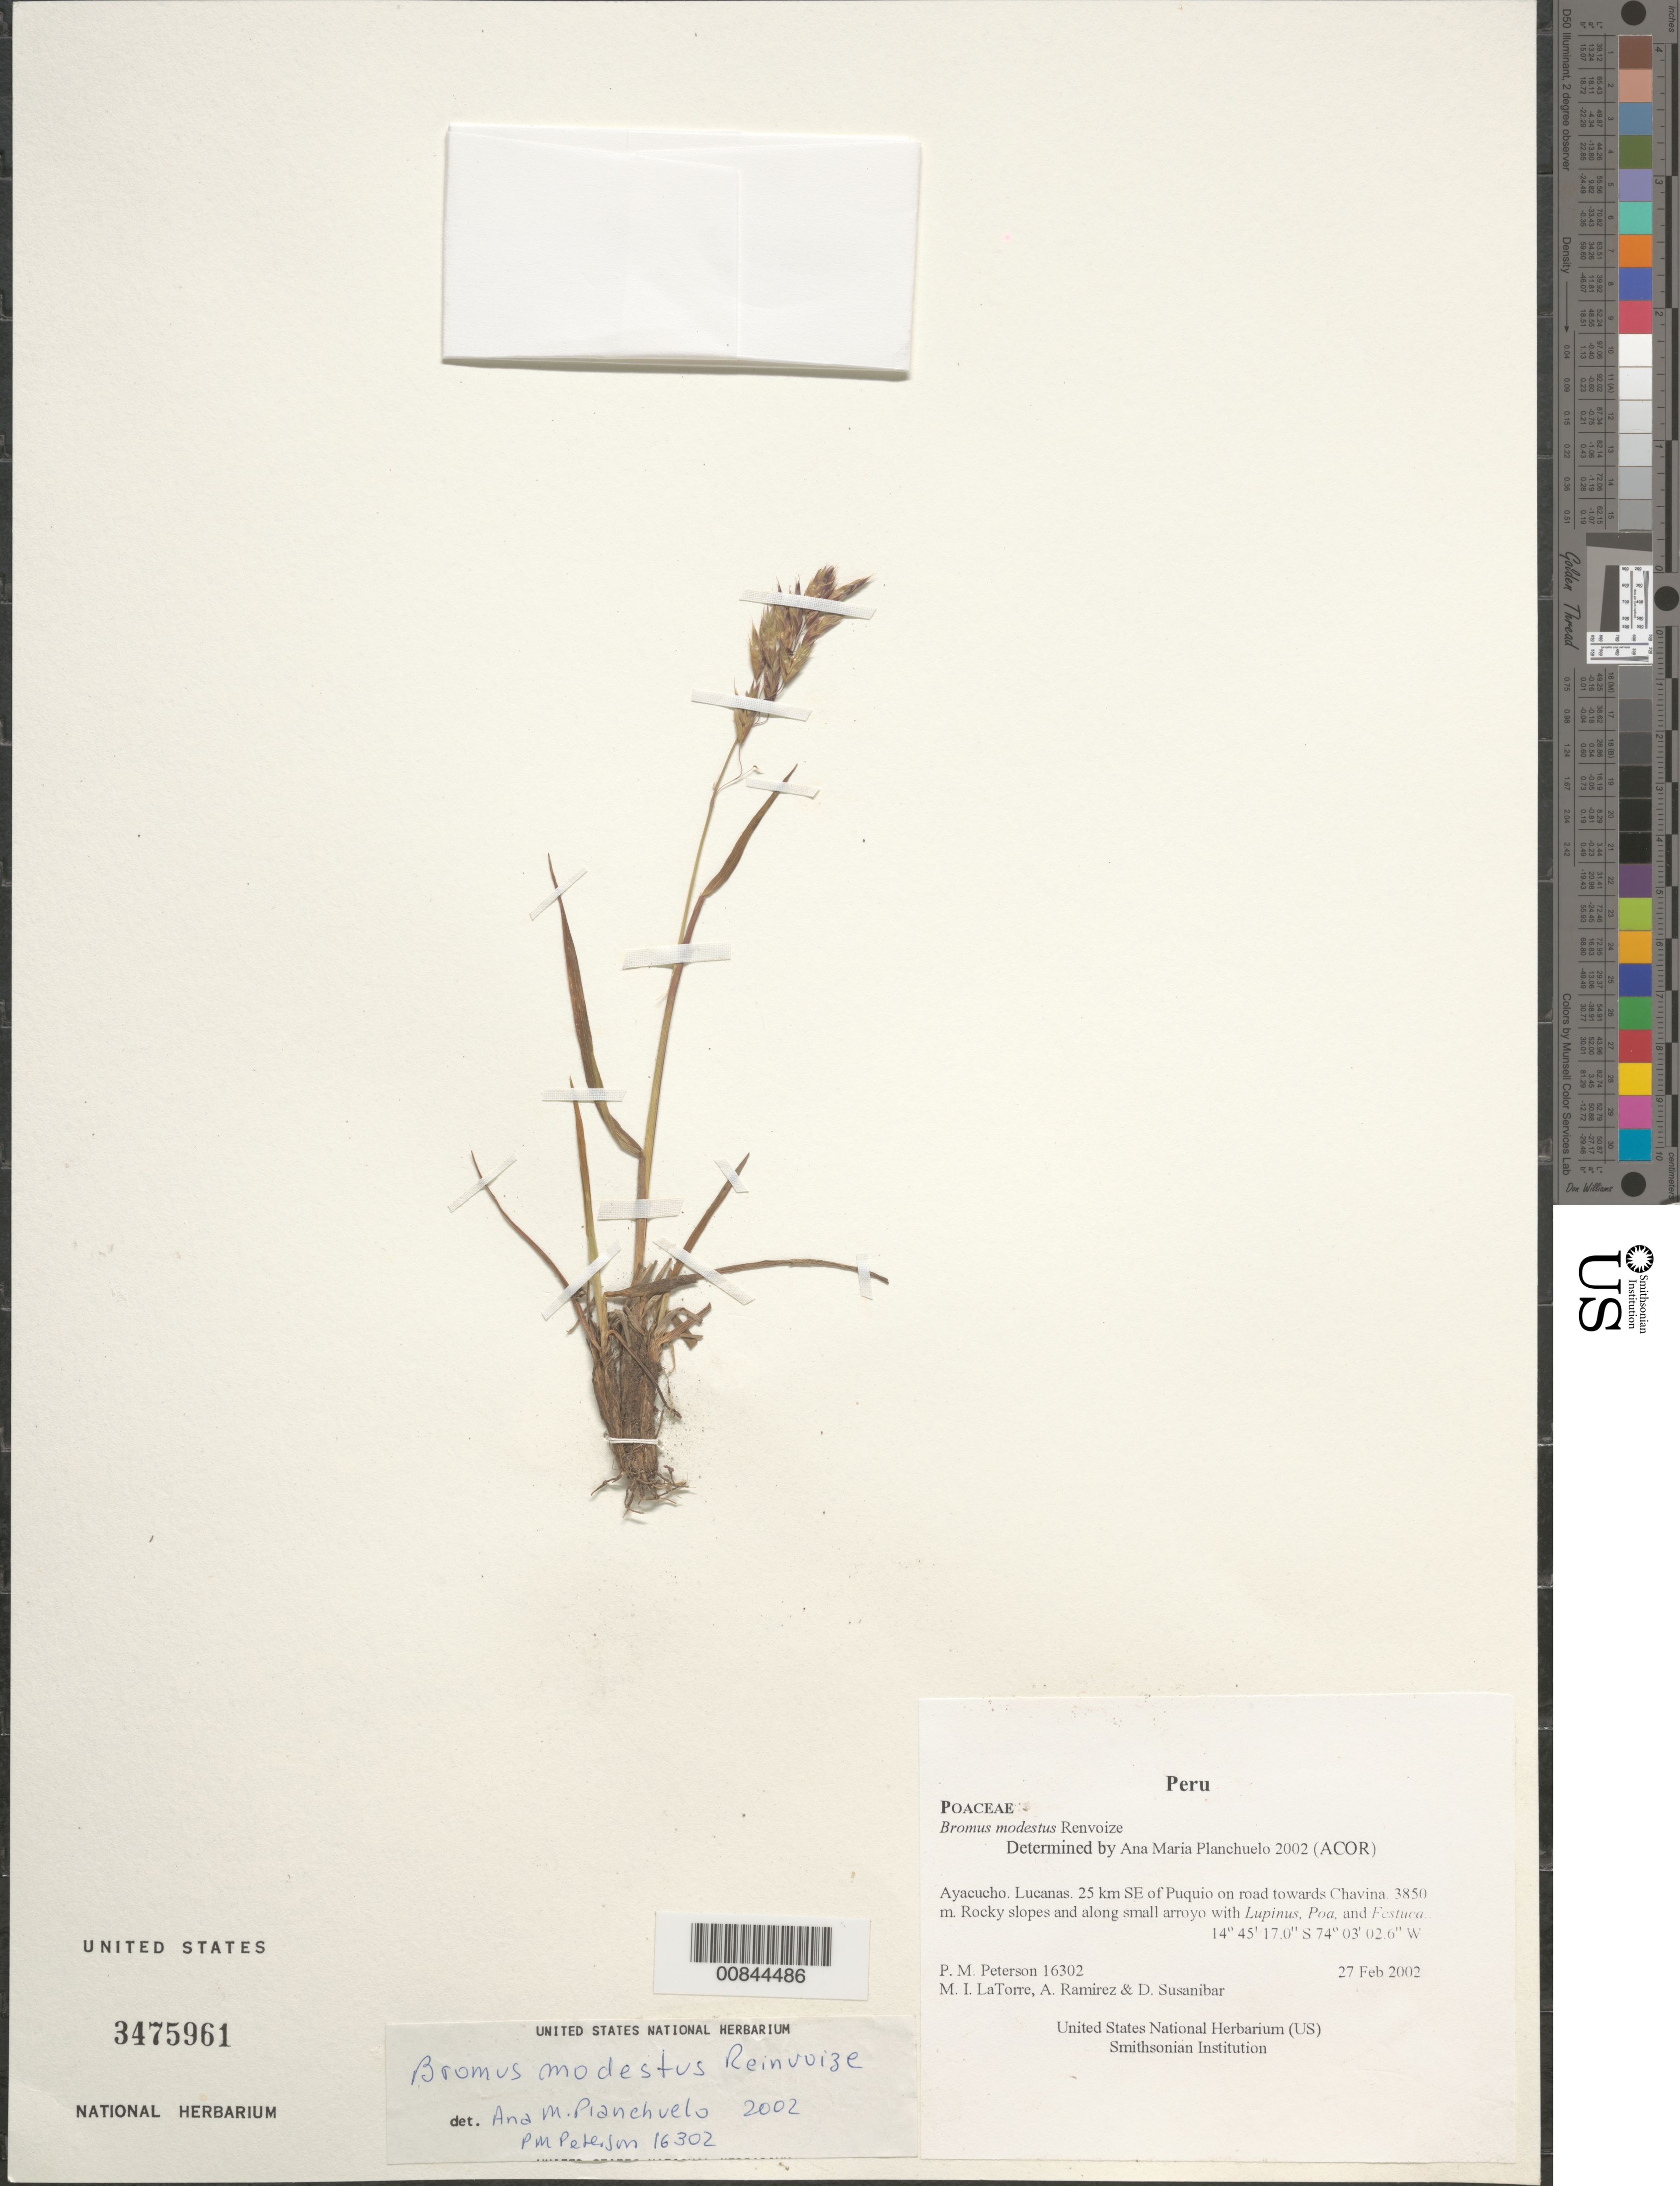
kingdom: Plantae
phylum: Tracheophyta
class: Liliopsida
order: Poales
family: Poaceae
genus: Bromus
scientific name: Bromus modestus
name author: Renvoize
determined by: Planchuelo, A. M.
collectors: P. M. Peterson, M. I. La Torre, A. Ramírez & D. Susanibar Cruz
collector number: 16302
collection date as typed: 27 Feb 2002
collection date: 2002-02-27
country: Peru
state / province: Ayacucho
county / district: Lucanas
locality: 25 km SE of Puquio on road towards Chavina.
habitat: Rocky slopes and along small arroyo with ~Lupinus, Poa, and Festuca~.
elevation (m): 3850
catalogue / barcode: US 3475961